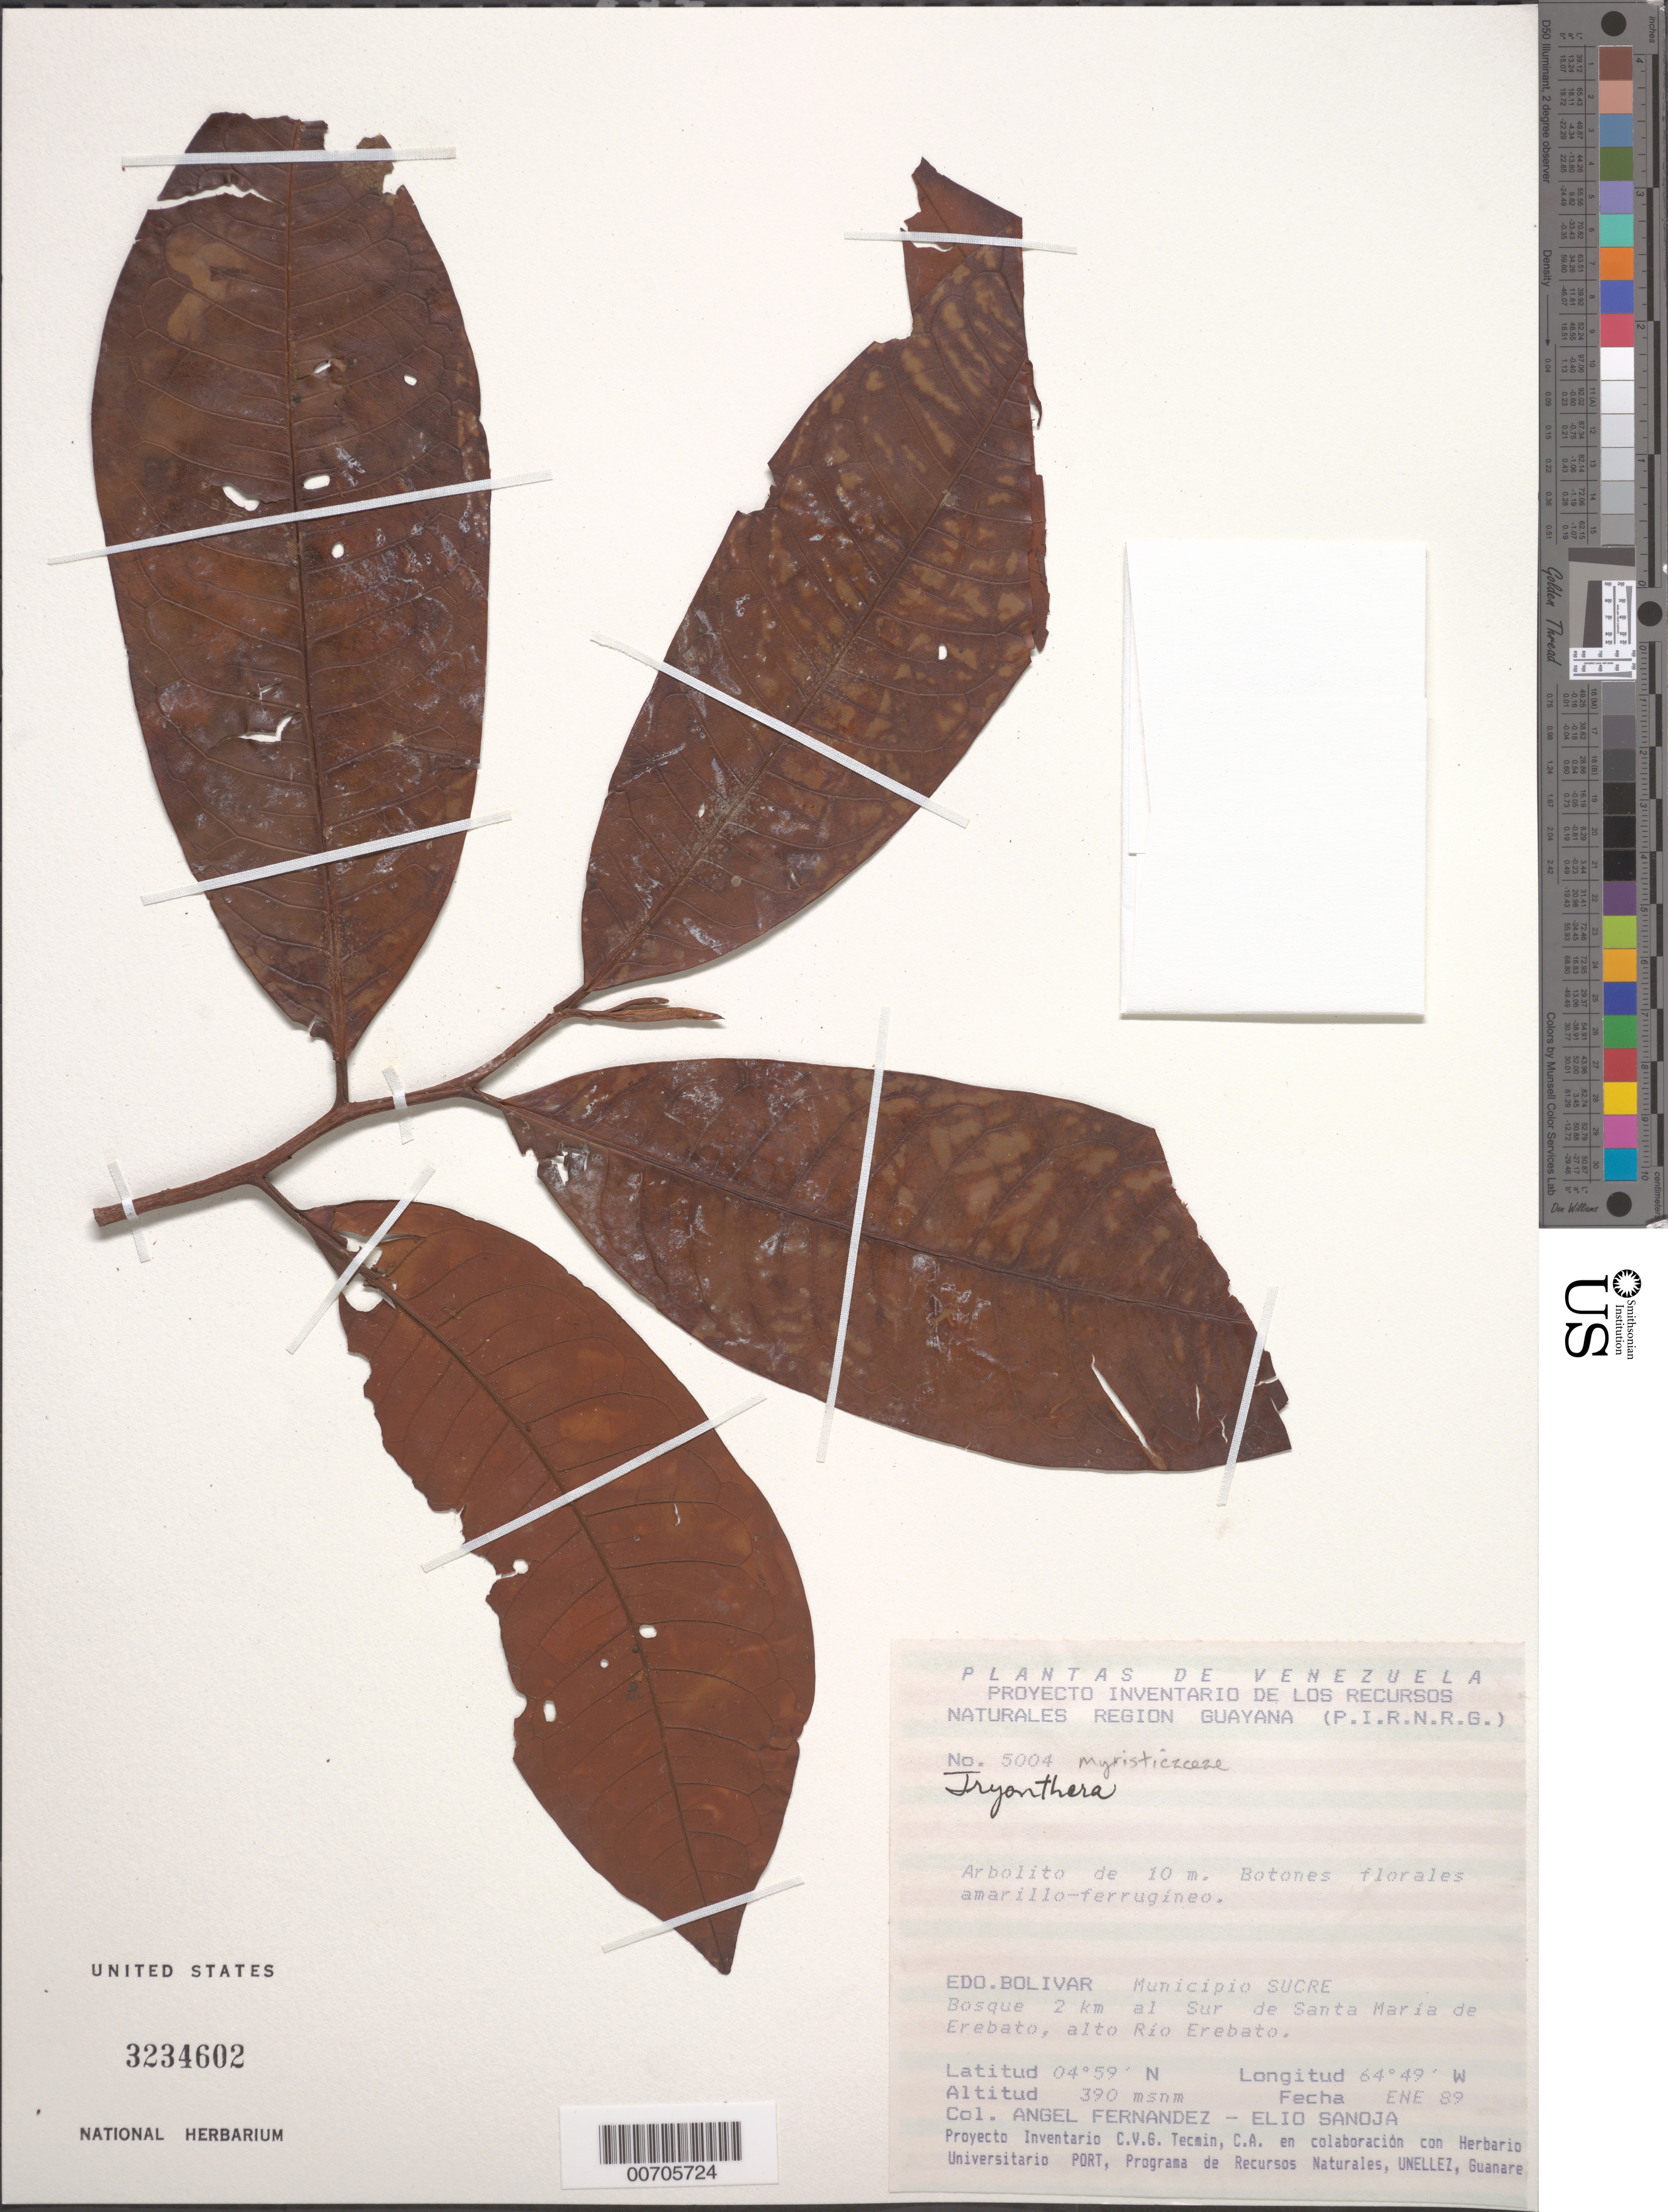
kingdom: Plantae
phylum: Tracheophyta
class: Magnoliopsida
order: Magnoliales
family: Myristicaceae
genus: Iryanthera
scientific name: Iryanthera sp.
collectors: A. Fernández & E. Sanoja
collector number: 5004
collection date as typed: Jan-89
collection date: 1989-01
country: Venezuela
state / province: Bolívar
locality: Mun. Sucre, 2 km S de Santa Maria de Erebato, Alto Río Erebato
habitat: Forest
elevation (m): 390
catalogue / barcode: US 3234602